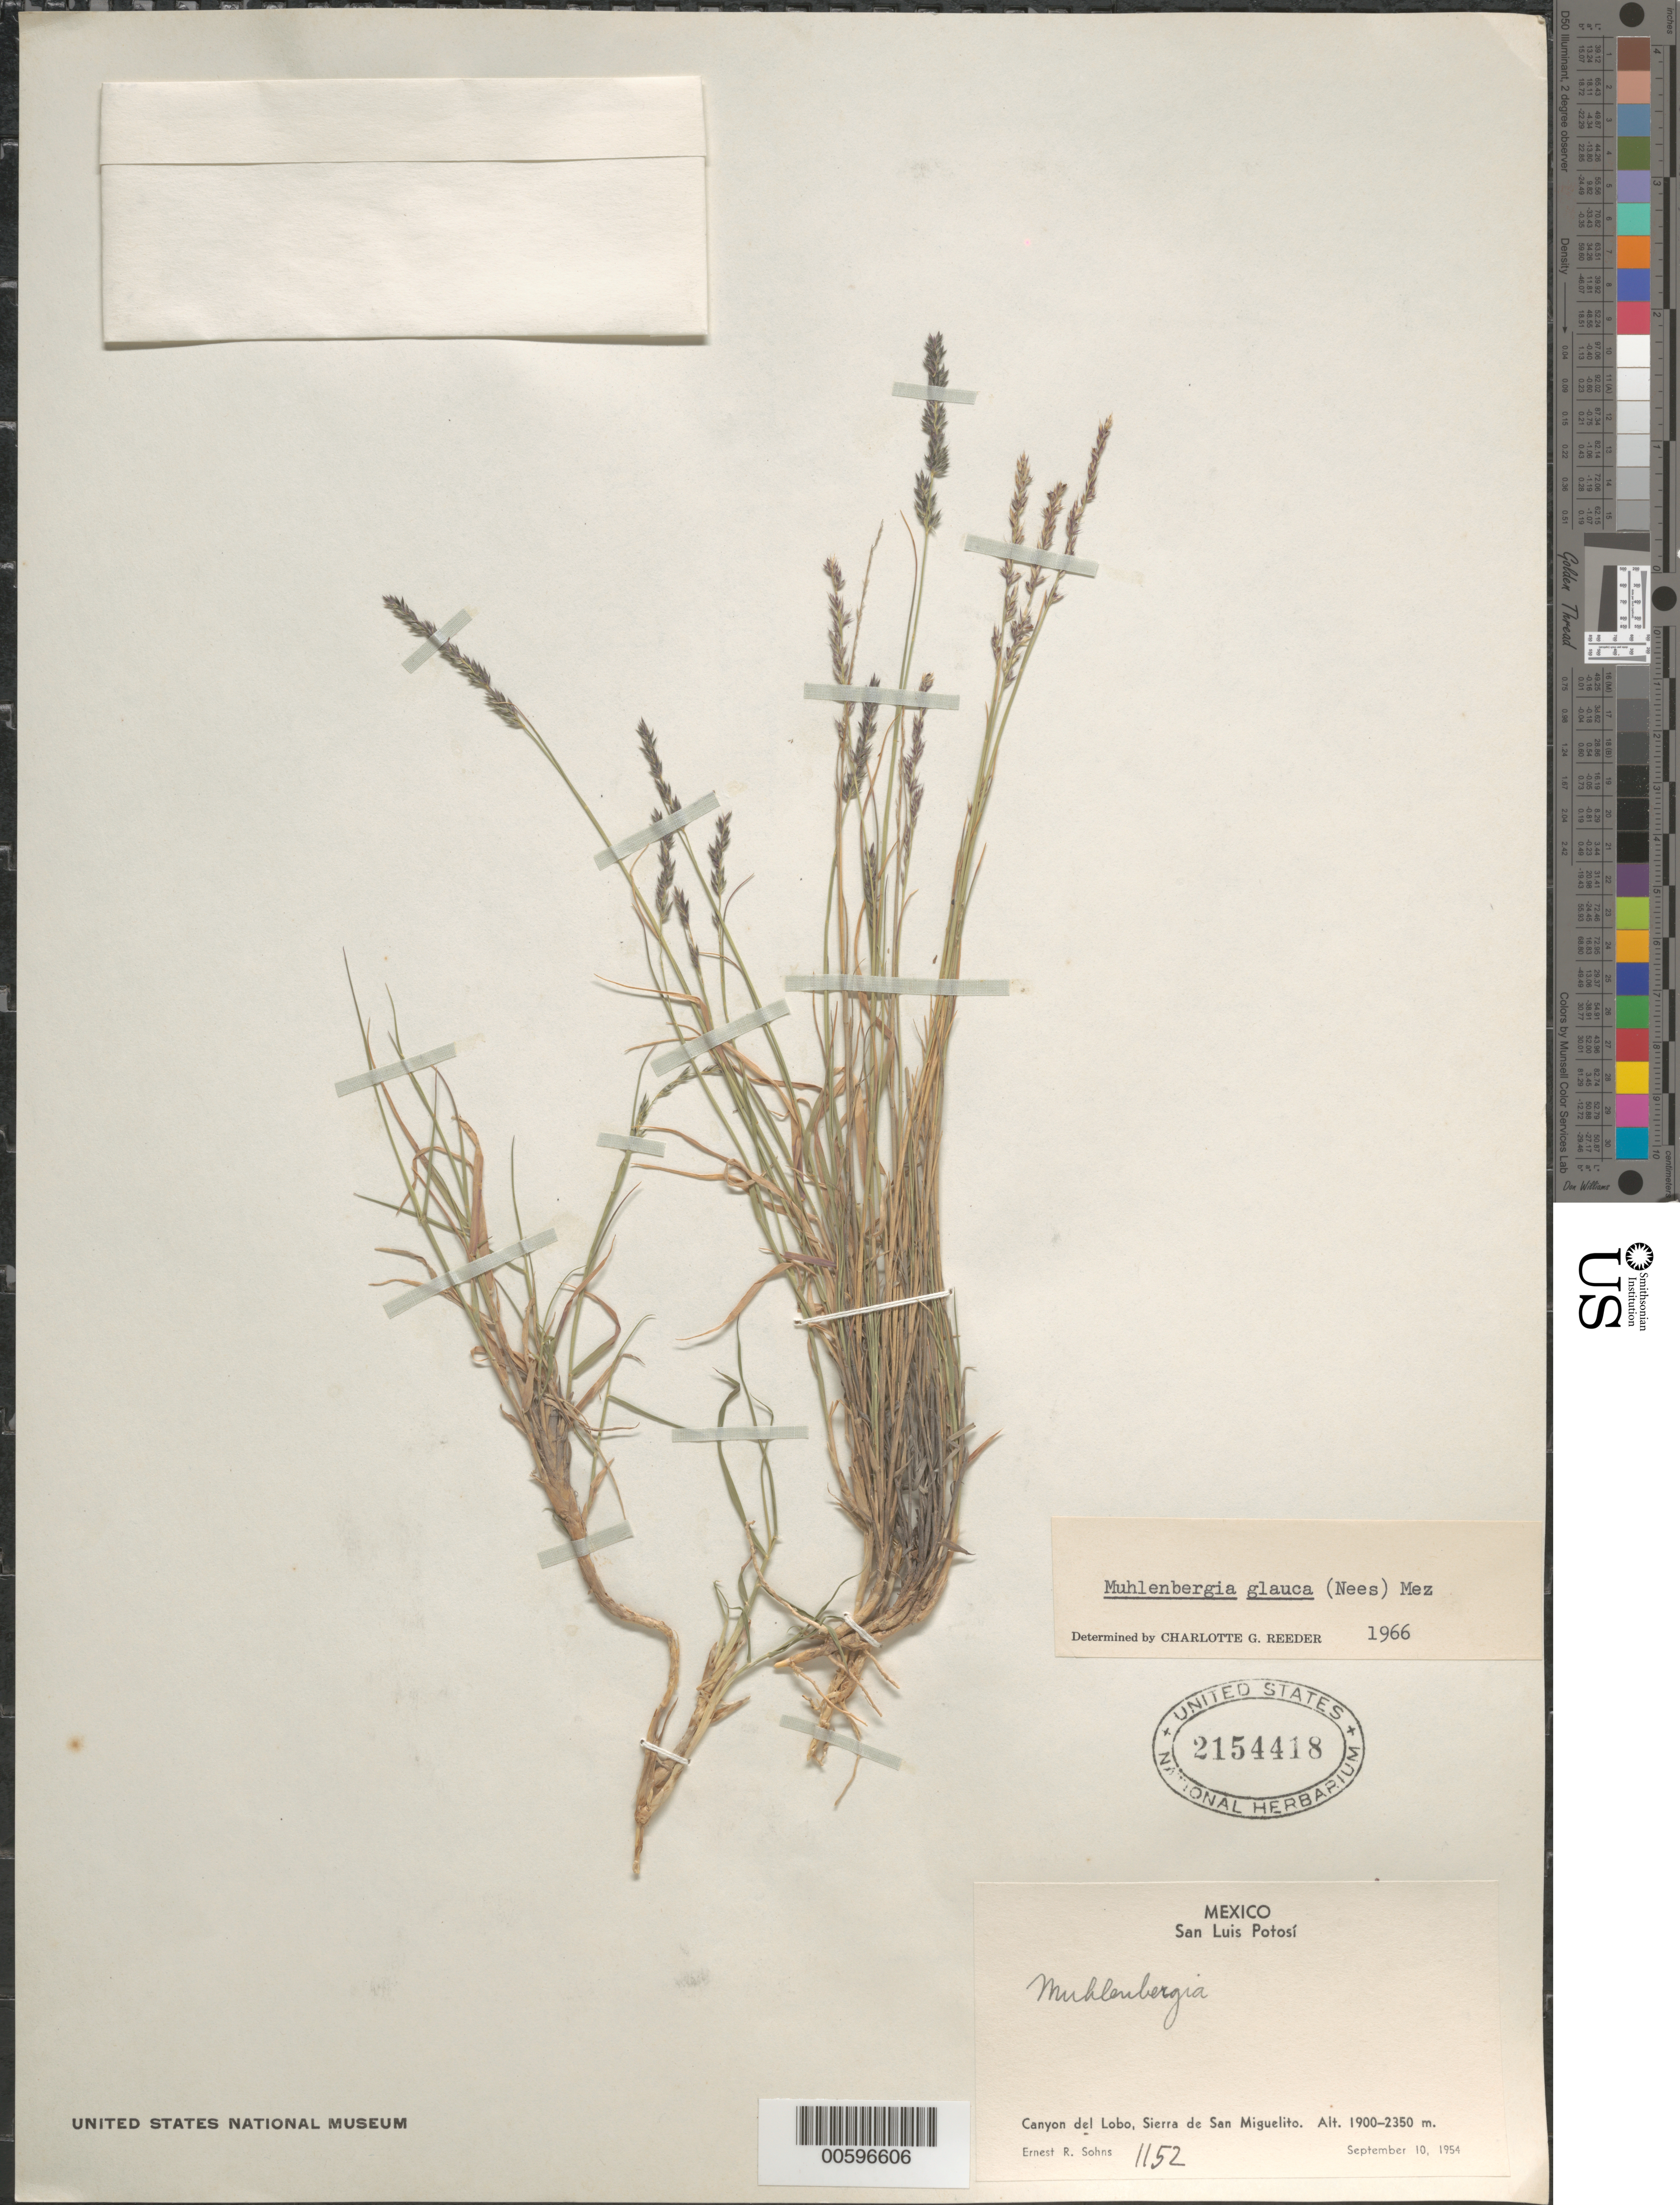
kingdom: Plantae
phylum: Tracheophyta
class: Liliopsida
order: Poales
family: Poaceae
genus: Muhlenbergia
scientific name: Muhlenbergia glauca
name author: (Nees) Mez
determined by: Reeder, C. G., (ARIZ)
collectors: E. R. Sohns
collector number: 1152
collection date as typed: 10 Sep 1954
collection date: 1954-09-10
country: Mexico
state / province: San Luis Potosi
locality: Canyon del Lobo, Sierra de San Miguelito.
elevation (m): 1900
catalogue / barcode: US 2154418